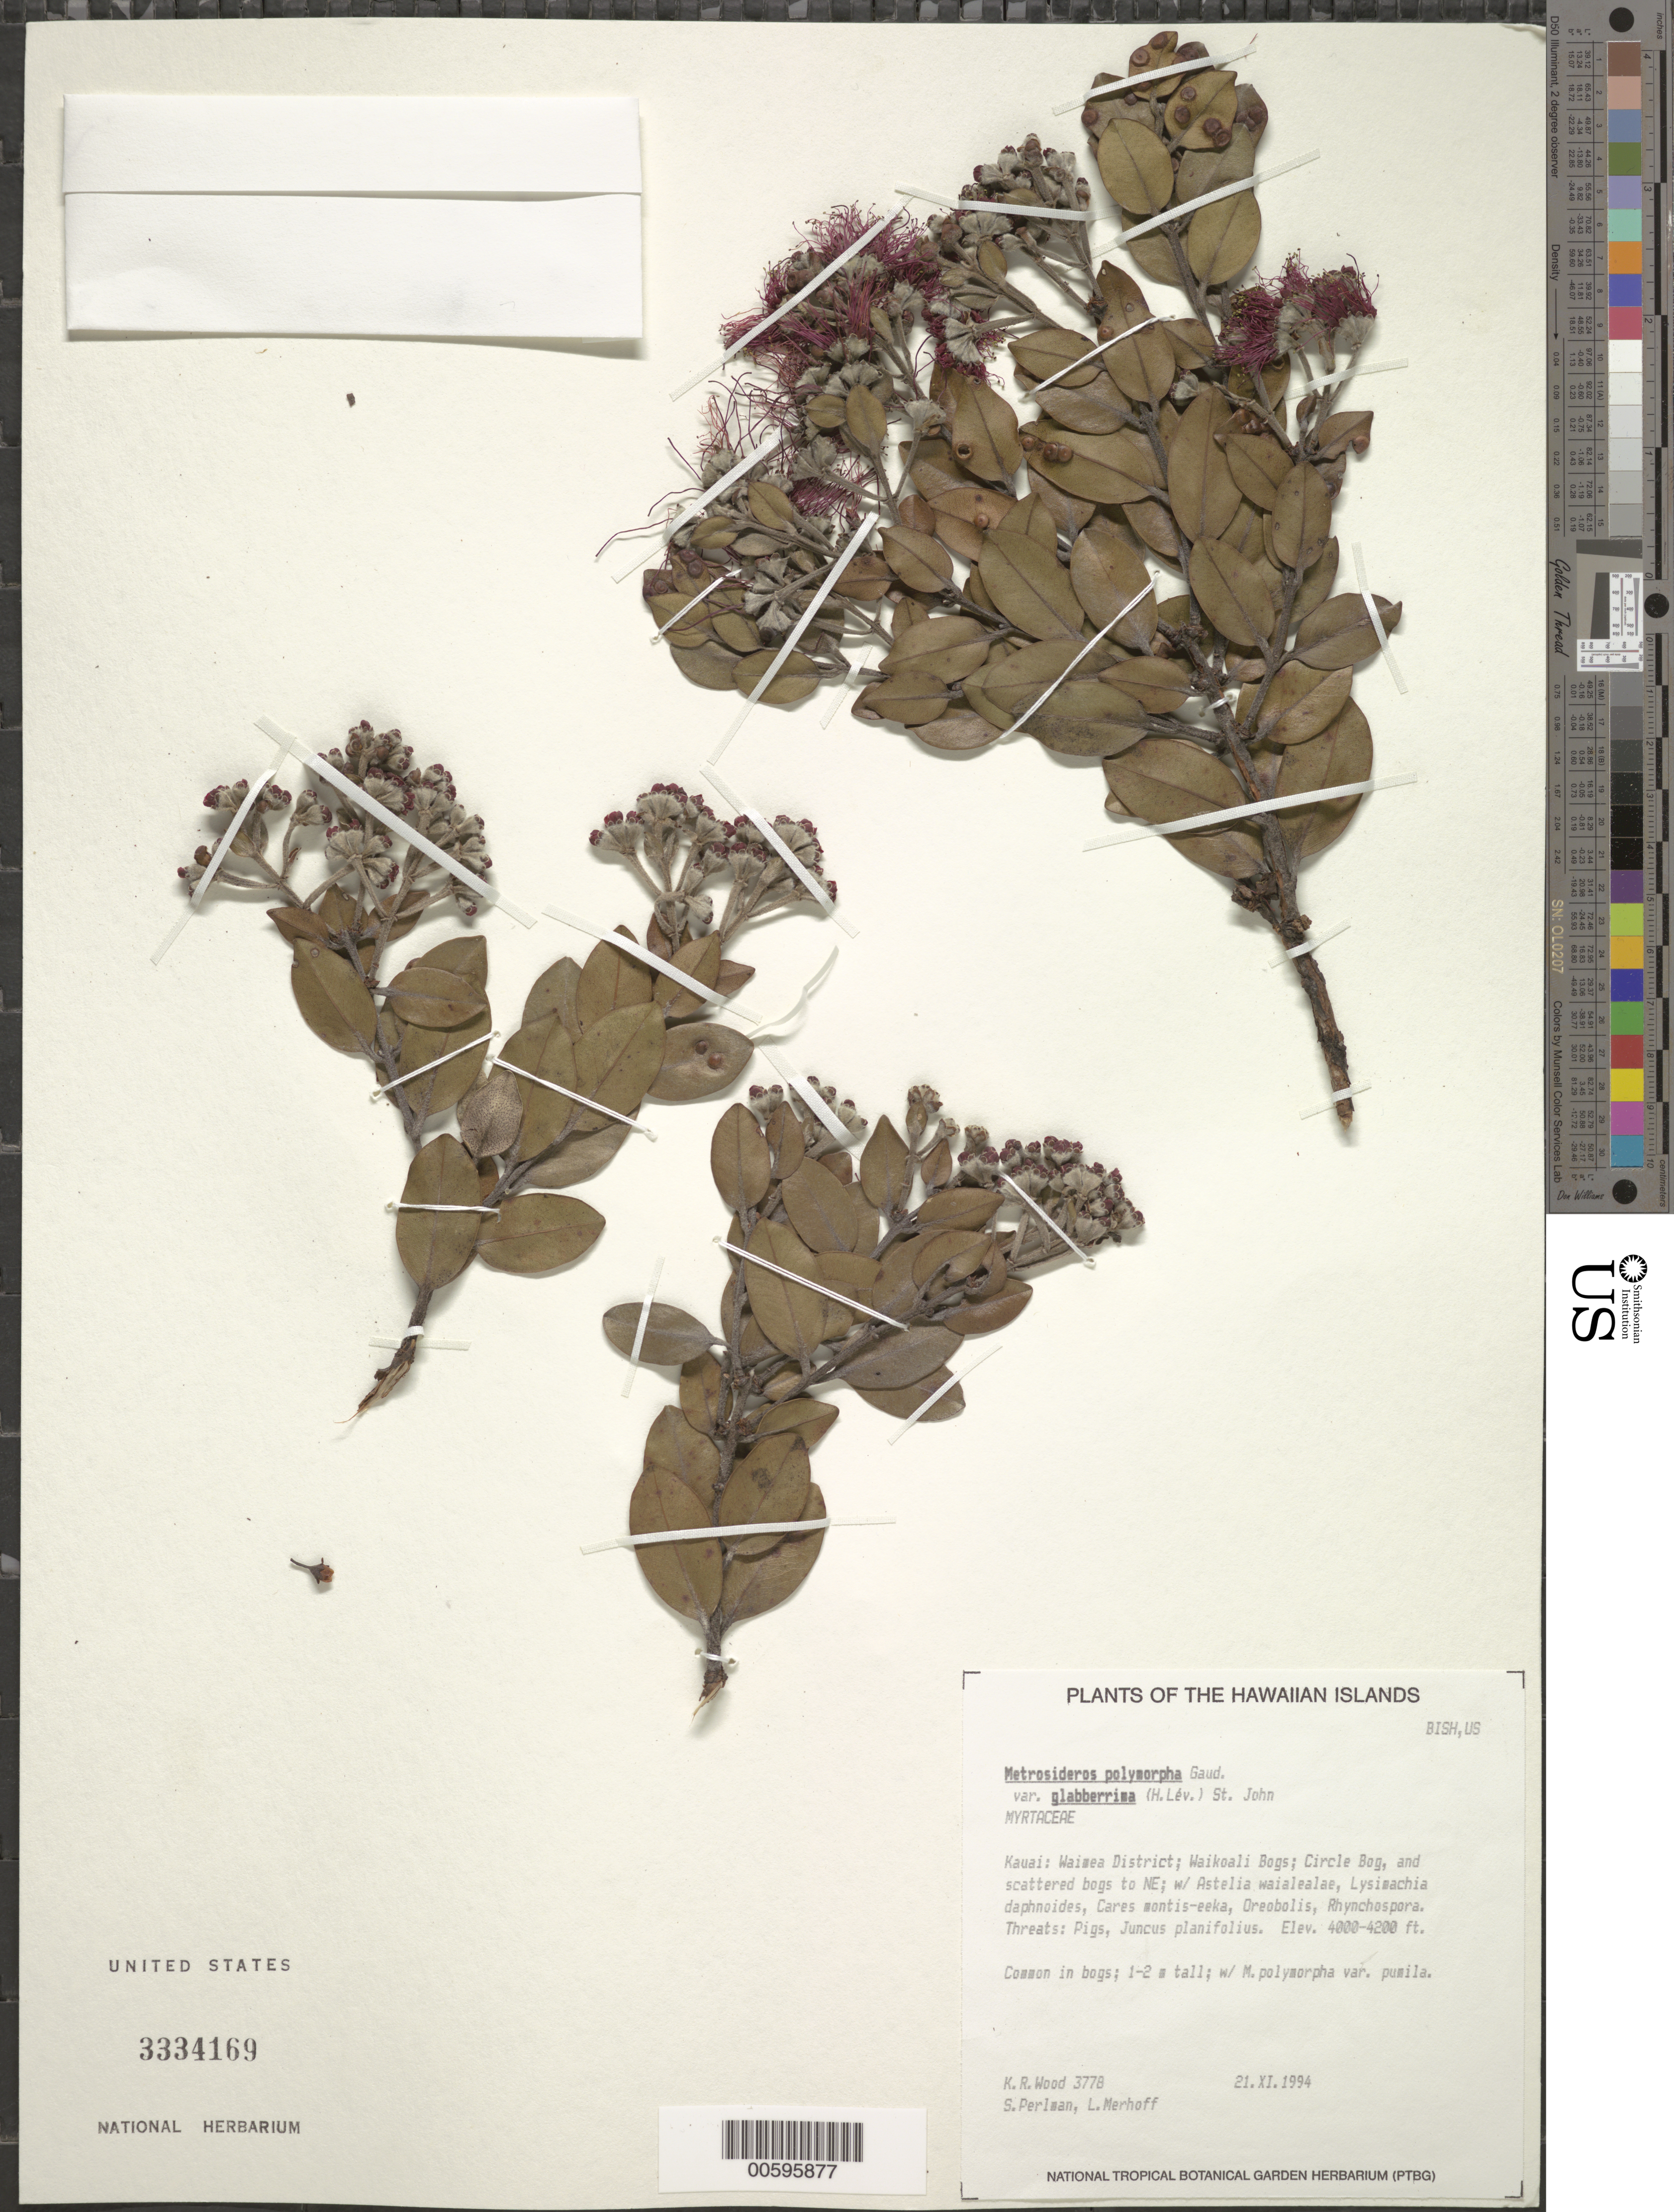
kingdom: Plantae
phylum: Tracheophyta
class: Magnoliopsida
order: Myrtales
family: Myrtaceae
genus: Metrosideros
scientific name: Metrosideros polymorpha var. glaberrima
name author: (H. Lév.) H. St. John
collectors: K. R. Wood, S. P. Perlman & L. Merhoff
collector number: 3778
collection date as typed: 21 Nov 1994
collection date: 1994-11-21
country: United States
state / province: Hawaii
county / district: Kauai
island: Kaua'i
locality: Waimea Dist; Waikoali Bogs; Circle Bog, and scattered bogs to NE.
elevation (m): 1219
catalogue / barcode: US 3334169